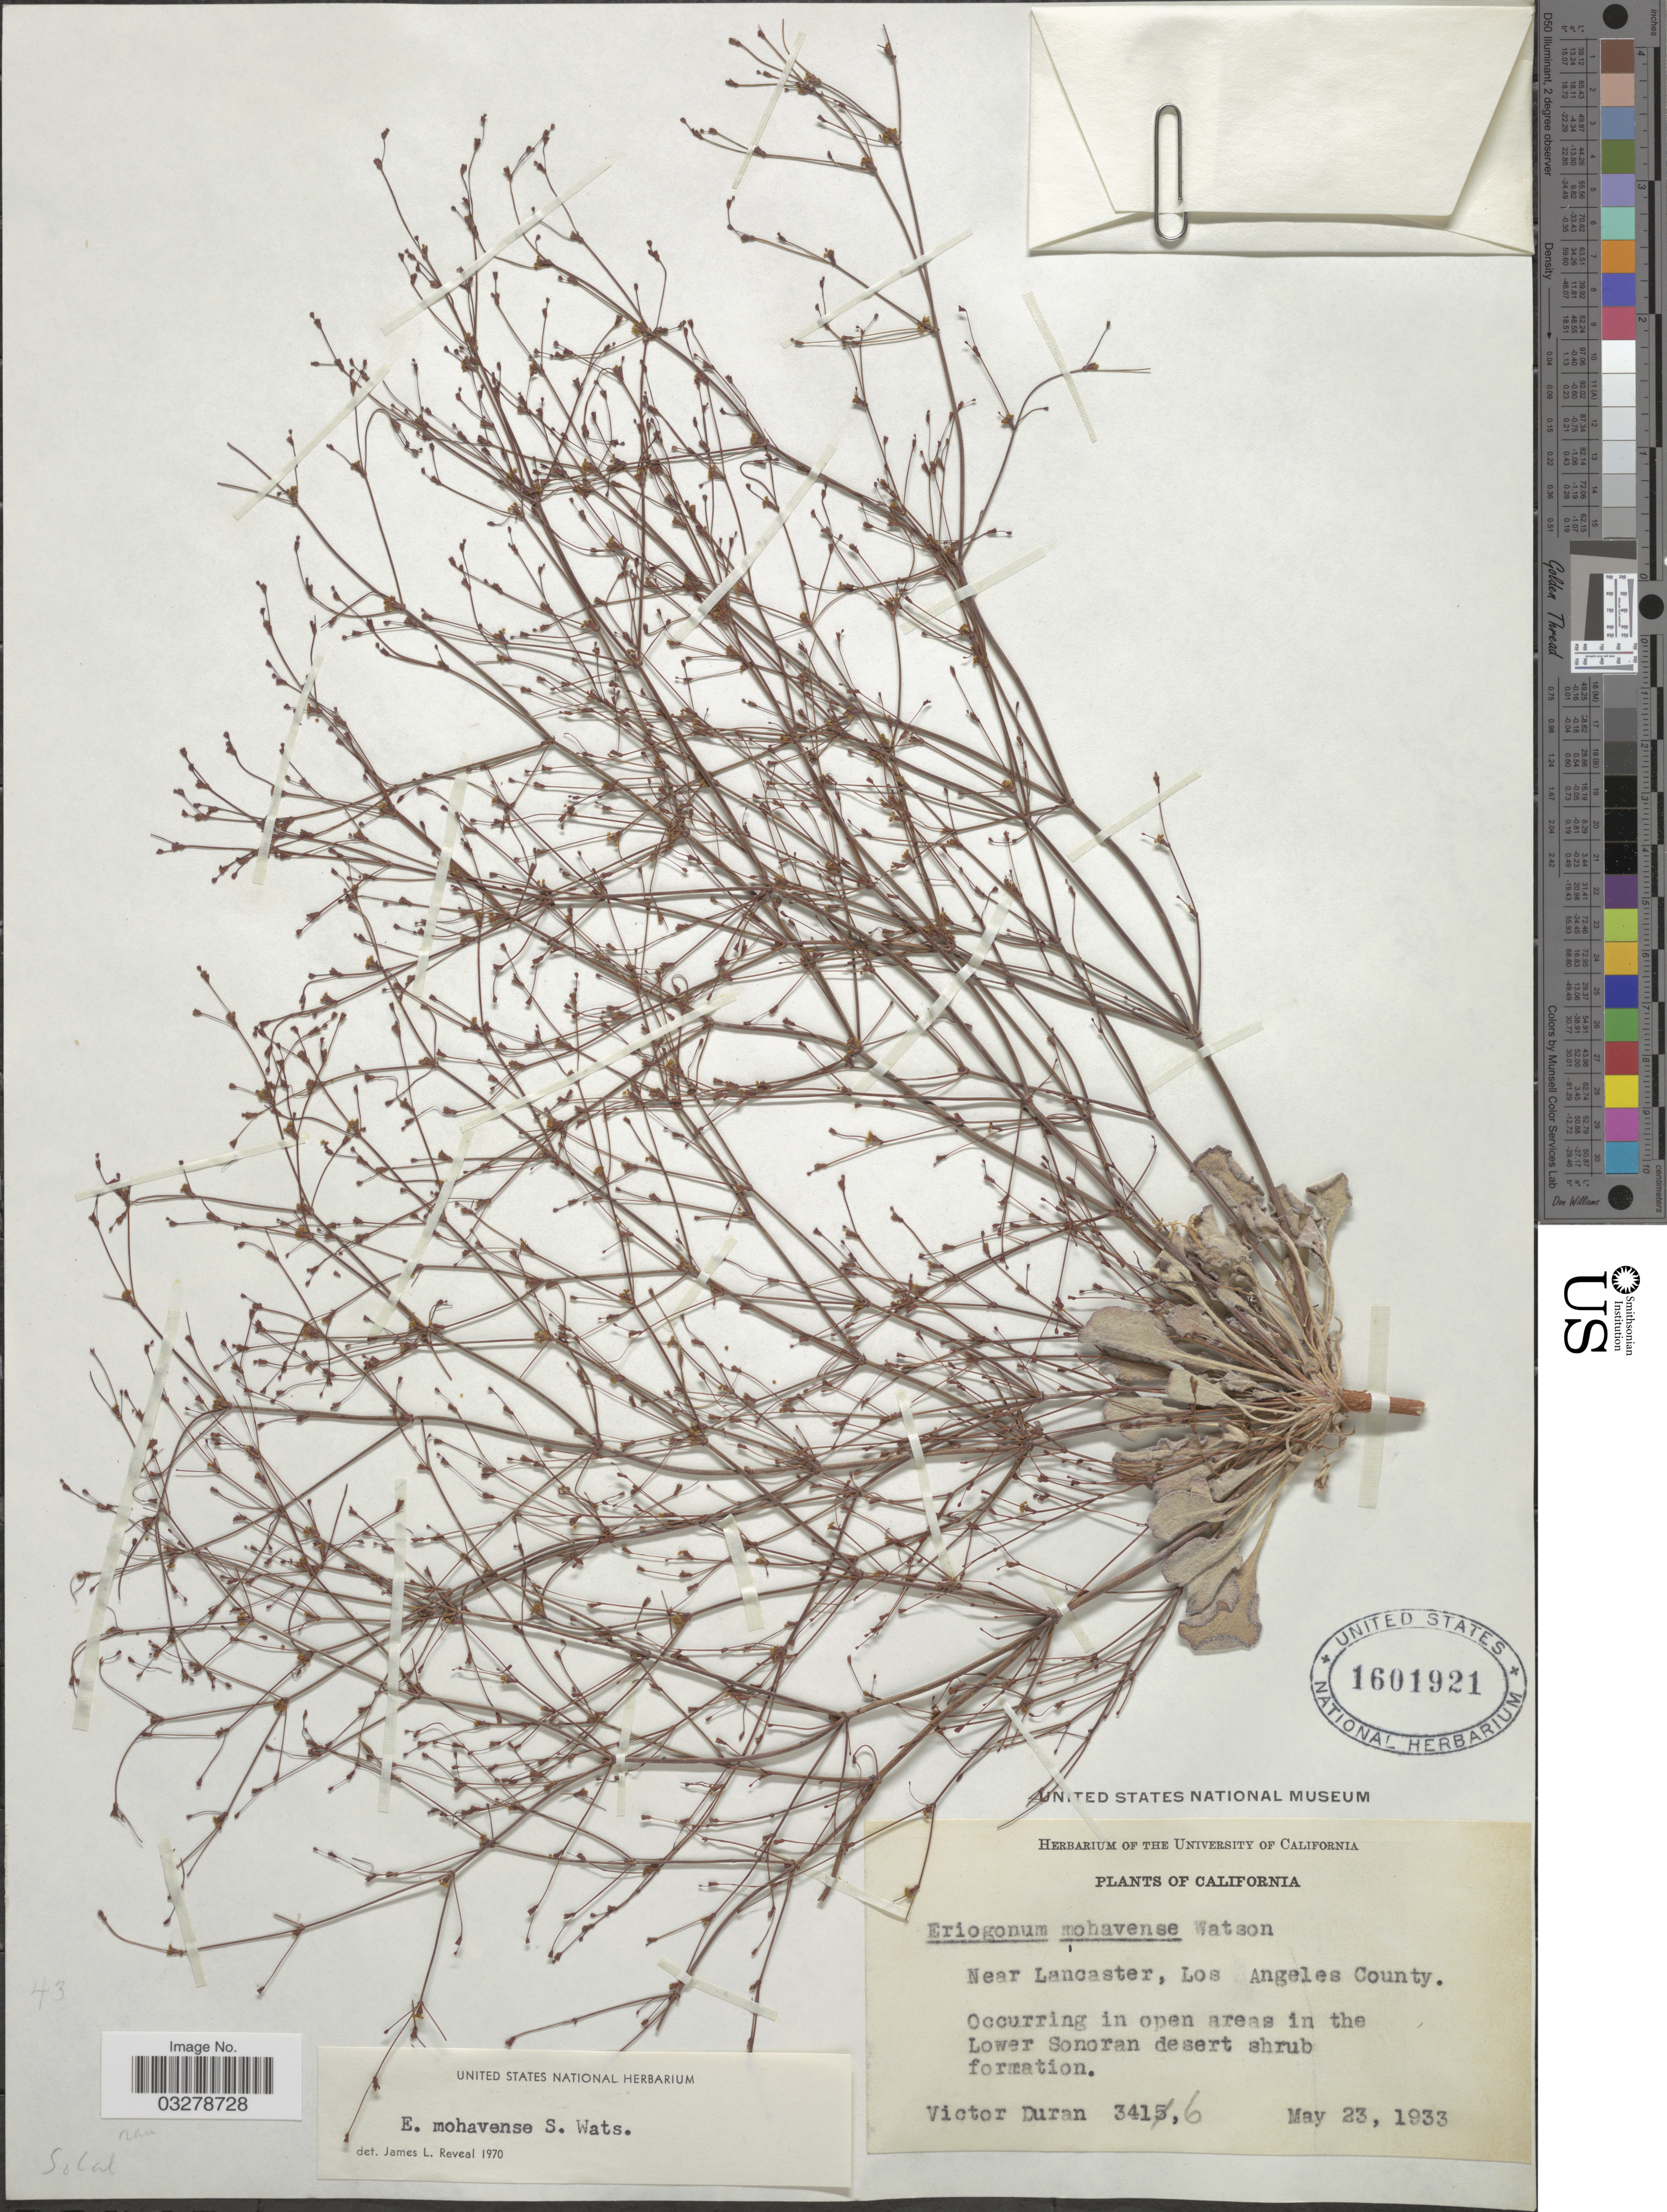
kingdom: Plantae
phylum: Tracheophyta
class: Magnoliopsida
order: Caryophyllales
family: Polygonaceae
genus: Eriogonum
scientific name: Eriogonum mohavense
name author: S. Watson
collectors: V. Duran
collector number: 3416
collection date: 1933-05-23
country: United States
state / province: California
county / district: Los Angeles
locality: Near Lancaster, Los Angeles County. Lower Sonoran desert shrub formation.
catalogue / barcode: US 1601921